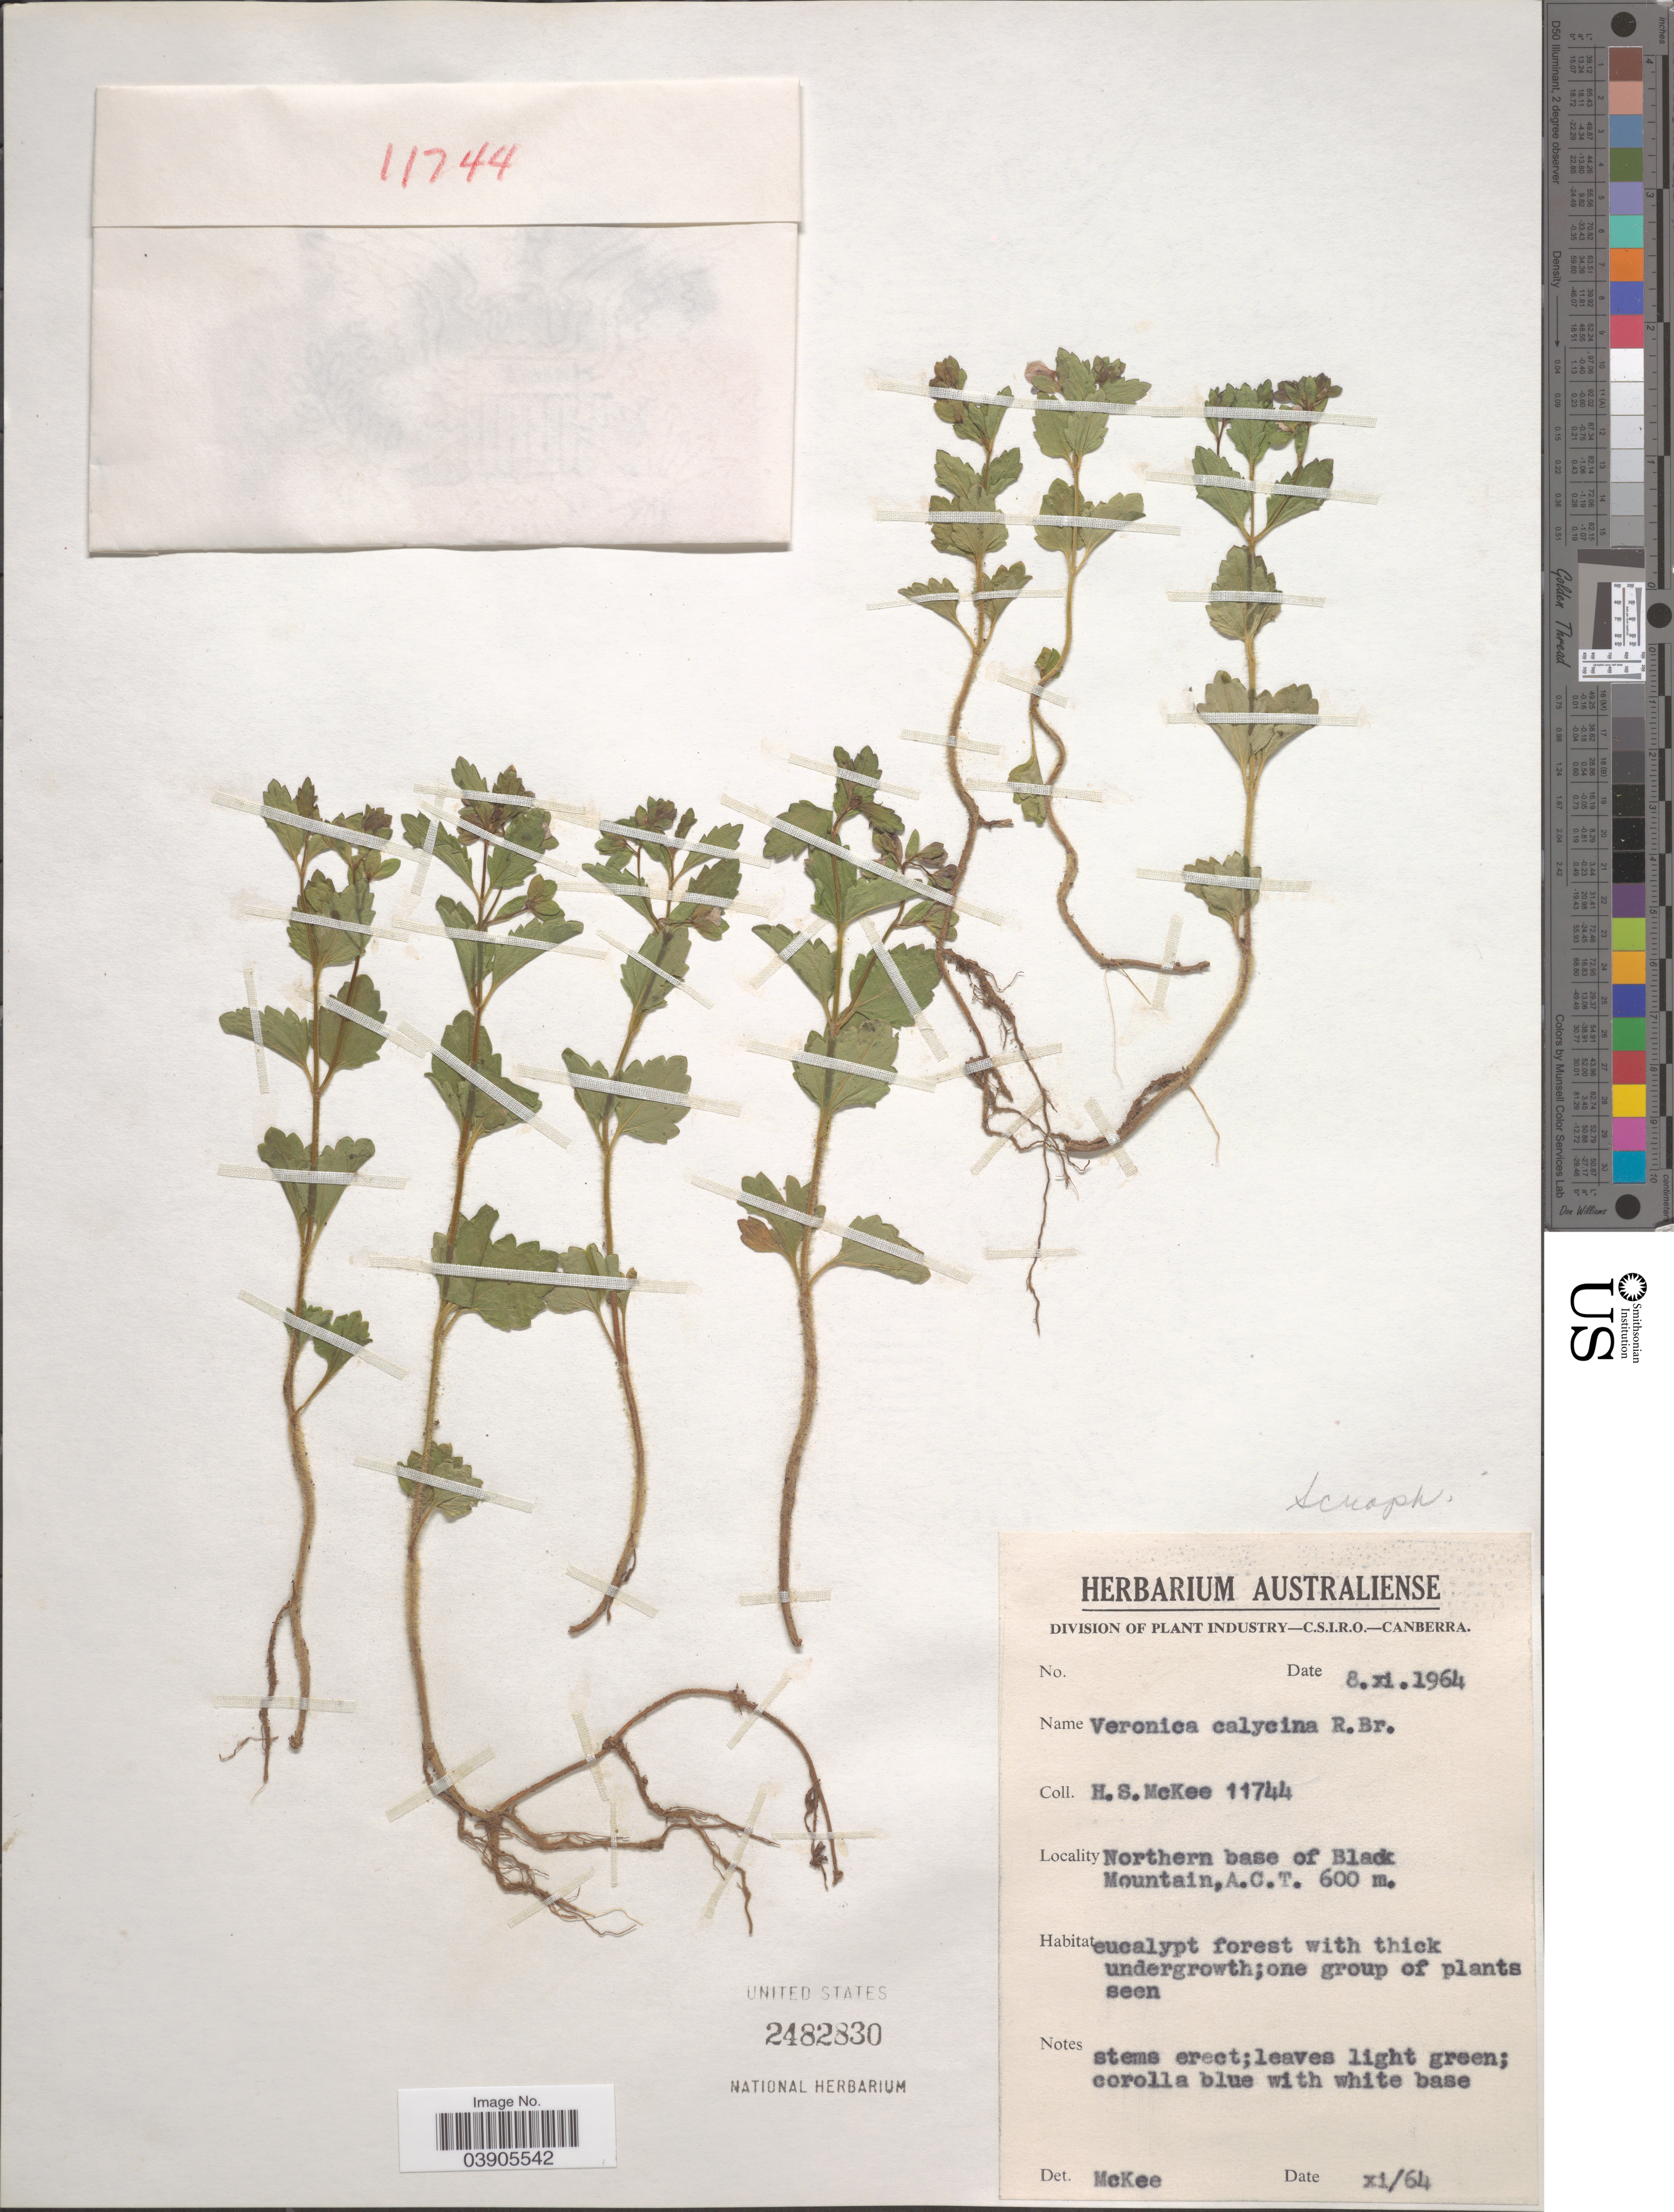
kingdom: Plantae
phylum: Tracheophyta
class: Magnoliopsida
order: Lamiales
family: Plantaginaceae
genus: Veronica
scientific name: Veronica calycina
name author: R. Br.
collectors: H. S. McKee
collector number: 11744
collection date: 1964-11-08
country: Australia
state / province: Australian Capital Territory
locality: Northern base of Black Mountain, A. C.T.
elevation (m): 600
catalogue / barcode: US 2482830